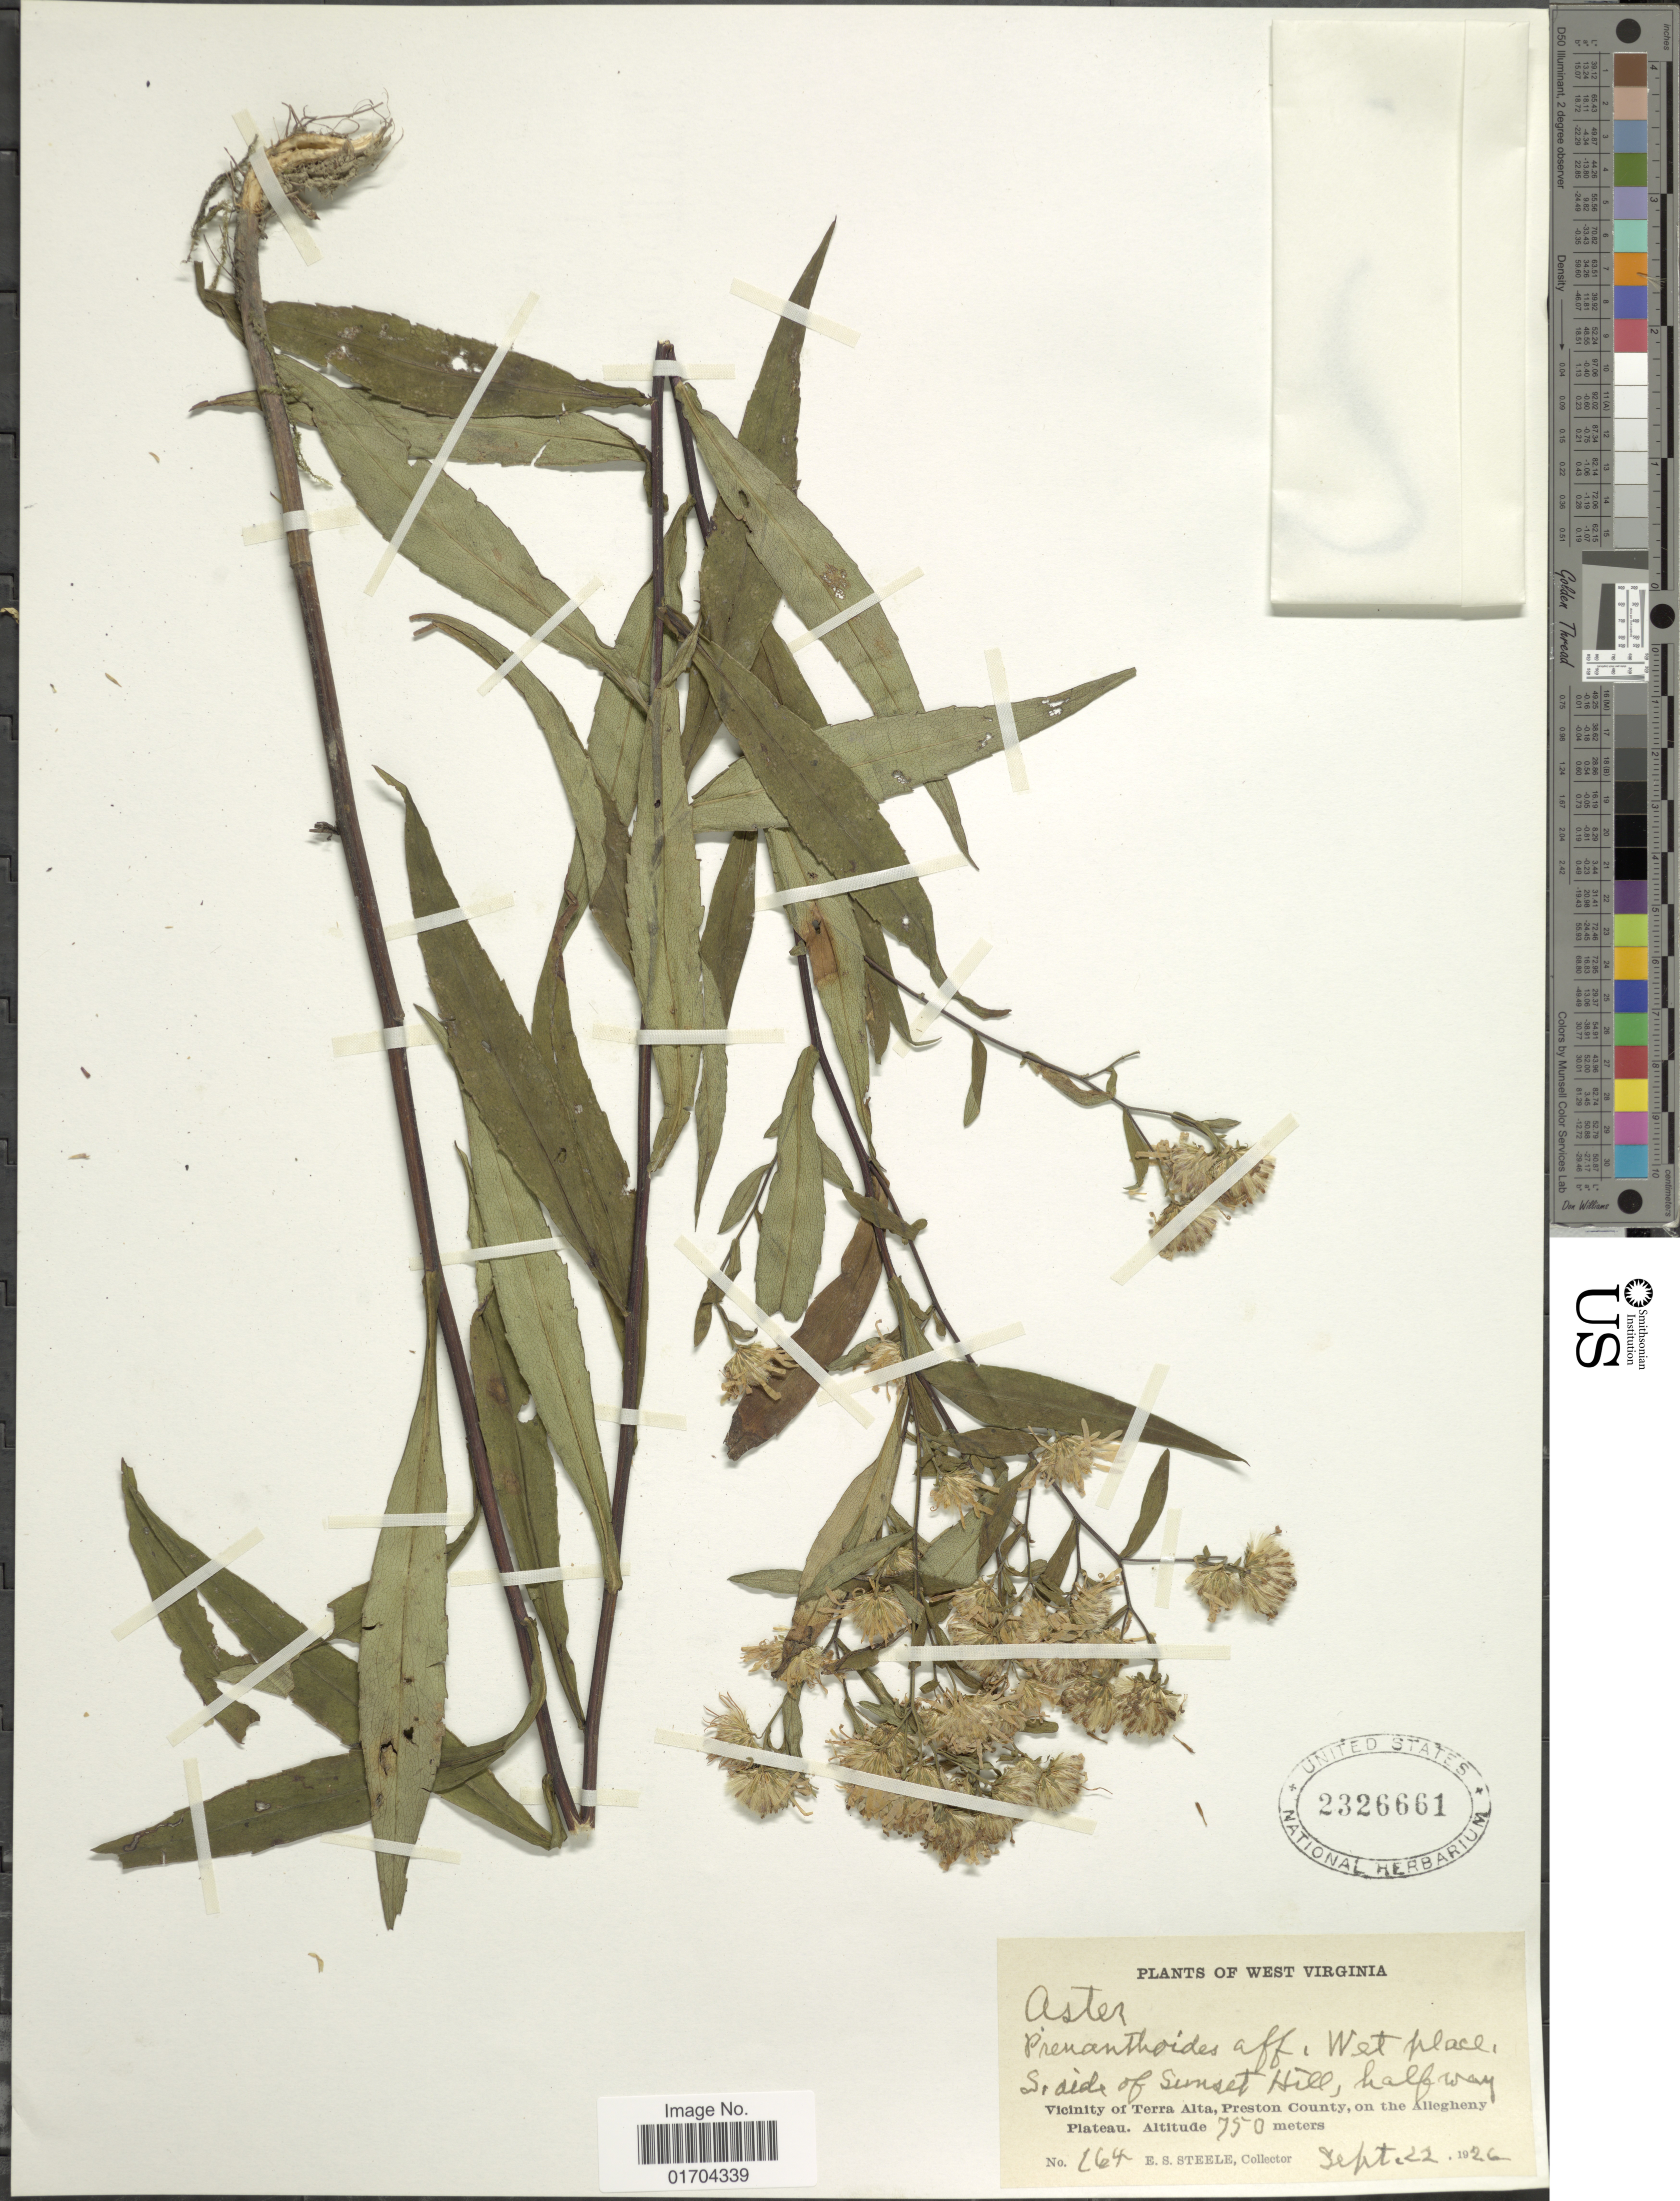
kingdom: Plantae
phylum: Tracheophyta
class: Magnoliopsida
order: Asterales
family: Asteraceae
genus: Symphyotrichum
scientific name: Symphyotrichum sp.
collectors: E. Steele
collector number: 164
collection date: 1926-09-22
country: United States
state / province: West Virginia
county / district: Preston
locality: S. side of Sunset Hill, hlafway. vicinity of Terra Alta, Preston County, on the Allegheny Plateau.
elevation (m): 750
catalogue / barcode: US 2326661